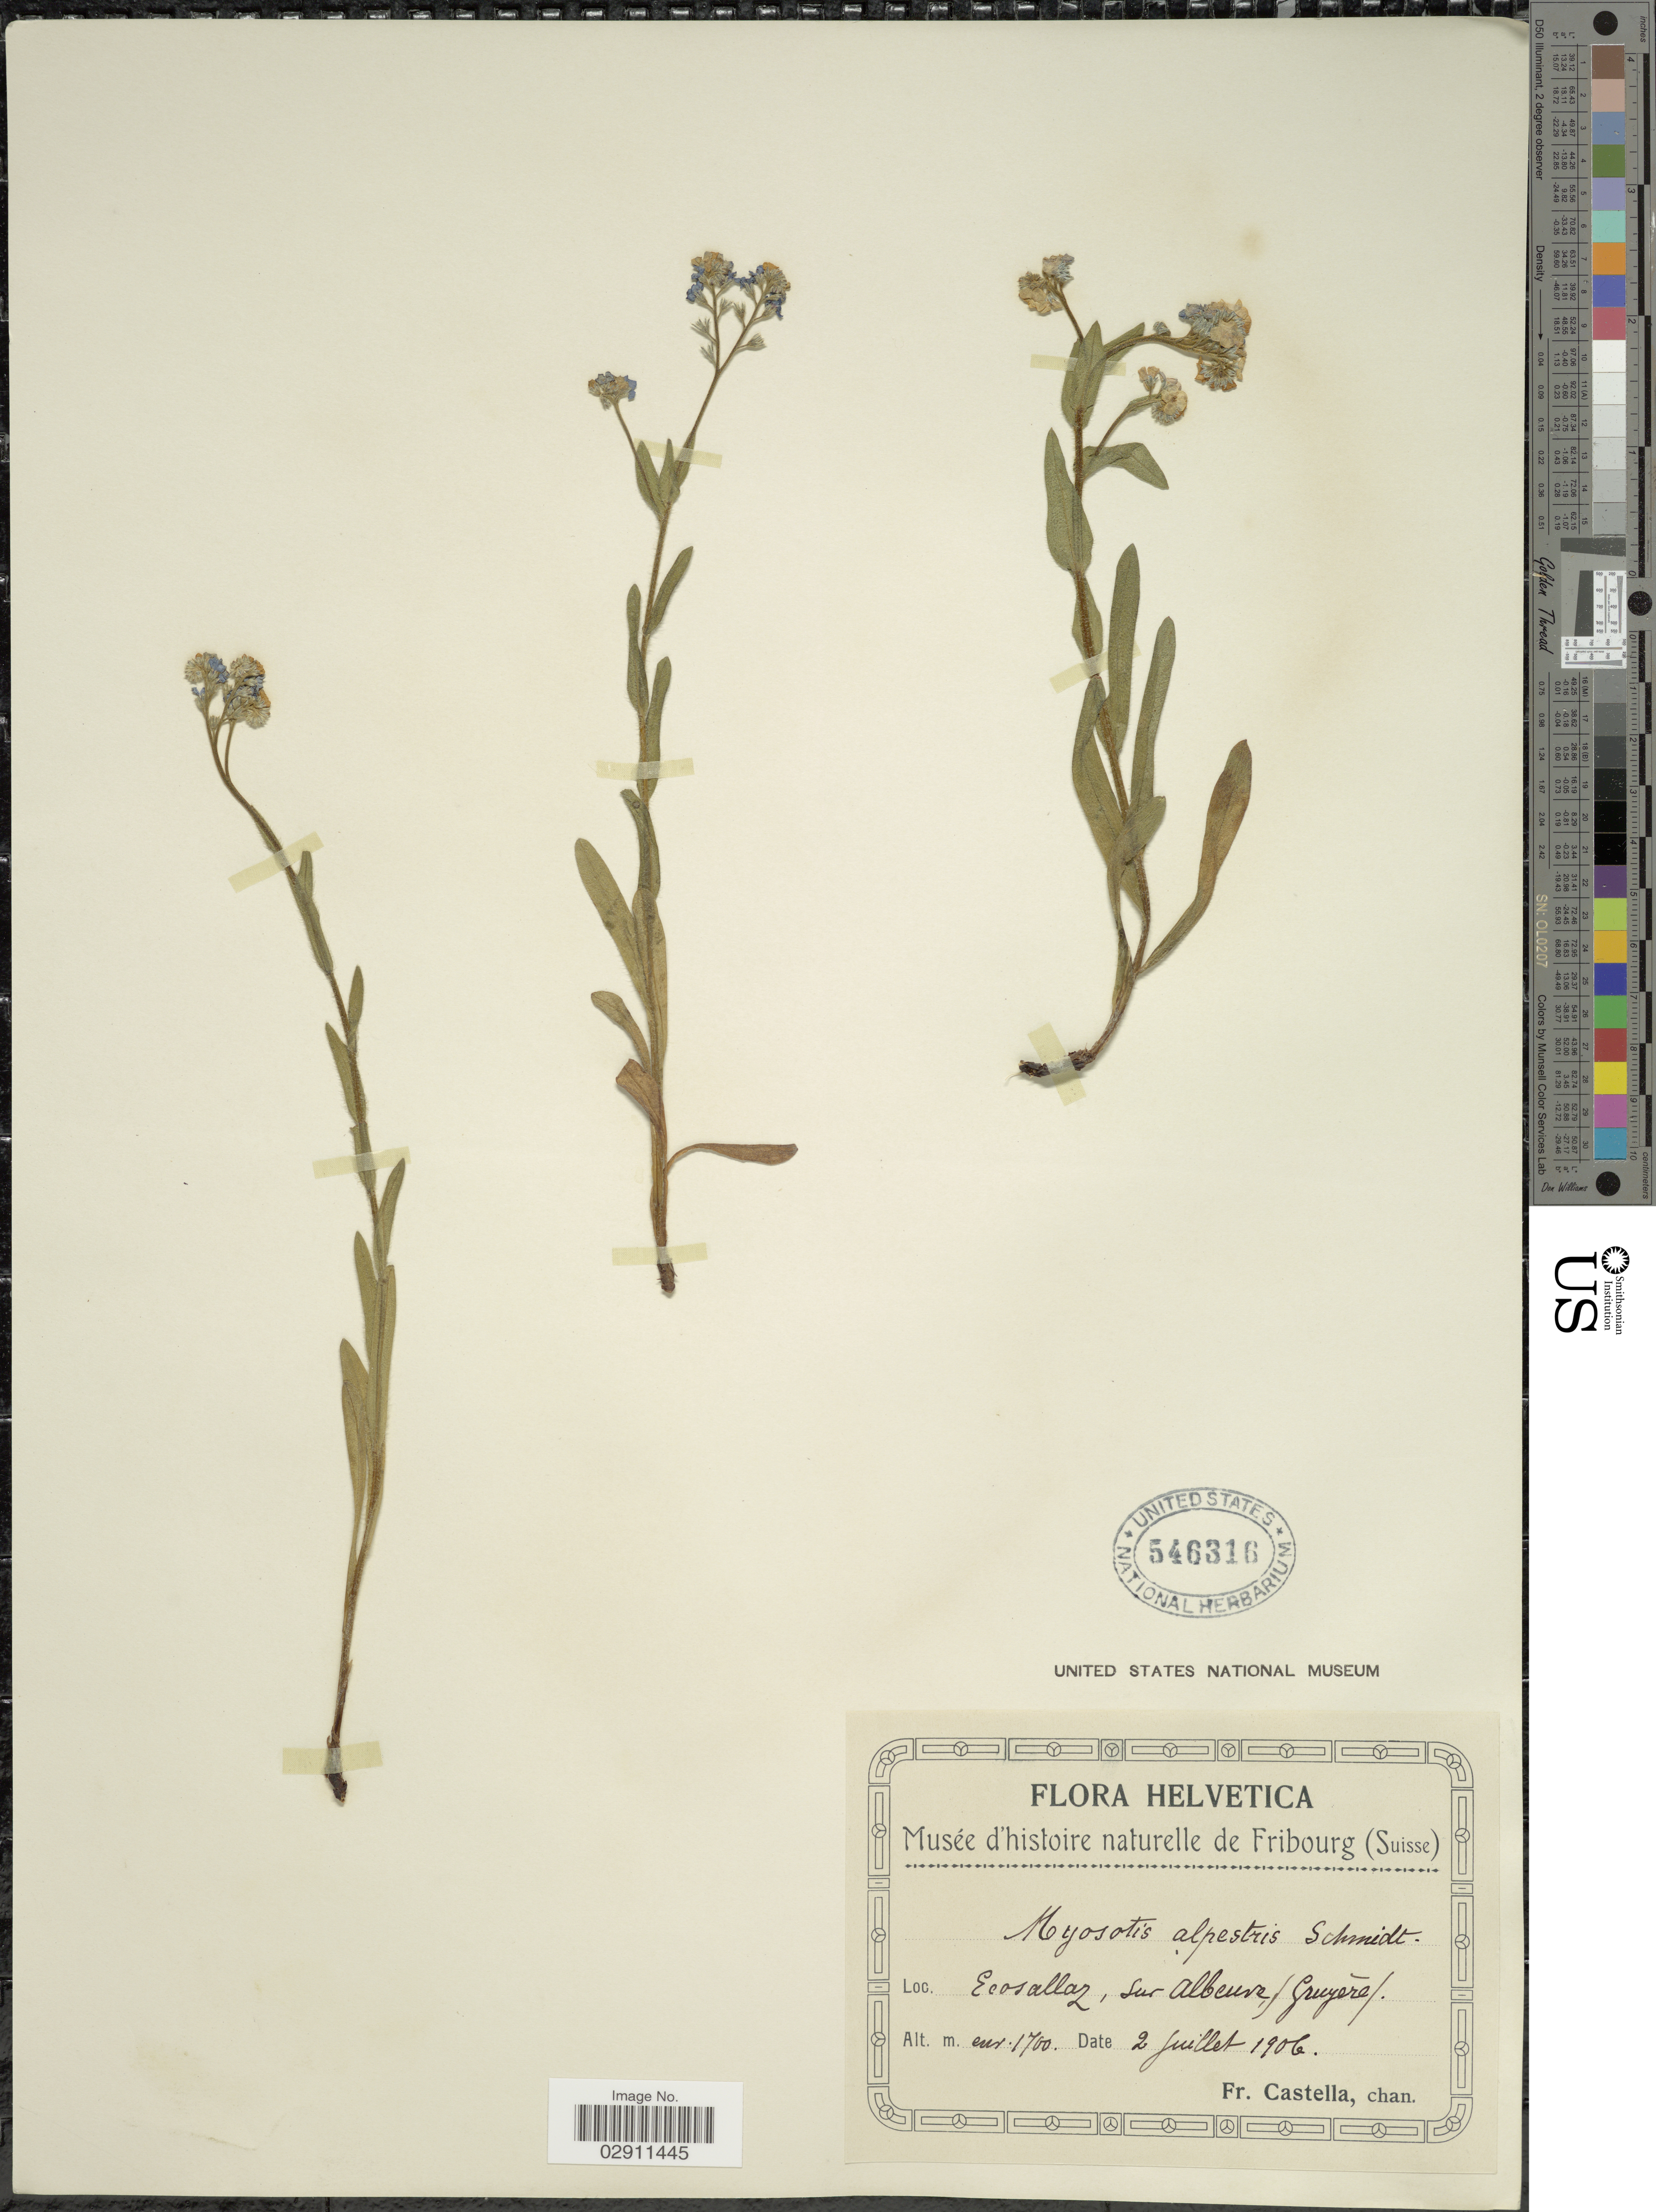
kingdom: Plantae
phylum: Tracheophyta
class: Magnoliopsida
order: Boraginales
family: Boraginaceae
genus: Myosotis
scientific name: Myosotis alpestris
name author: F.W. Schmidt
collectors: Fr. Castella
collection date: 1906-07-02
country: Switzerland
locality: Helvetica, Ecosallaz, Sur Albeuve (Gruyerè).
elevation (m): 1700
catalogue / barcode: US 546316